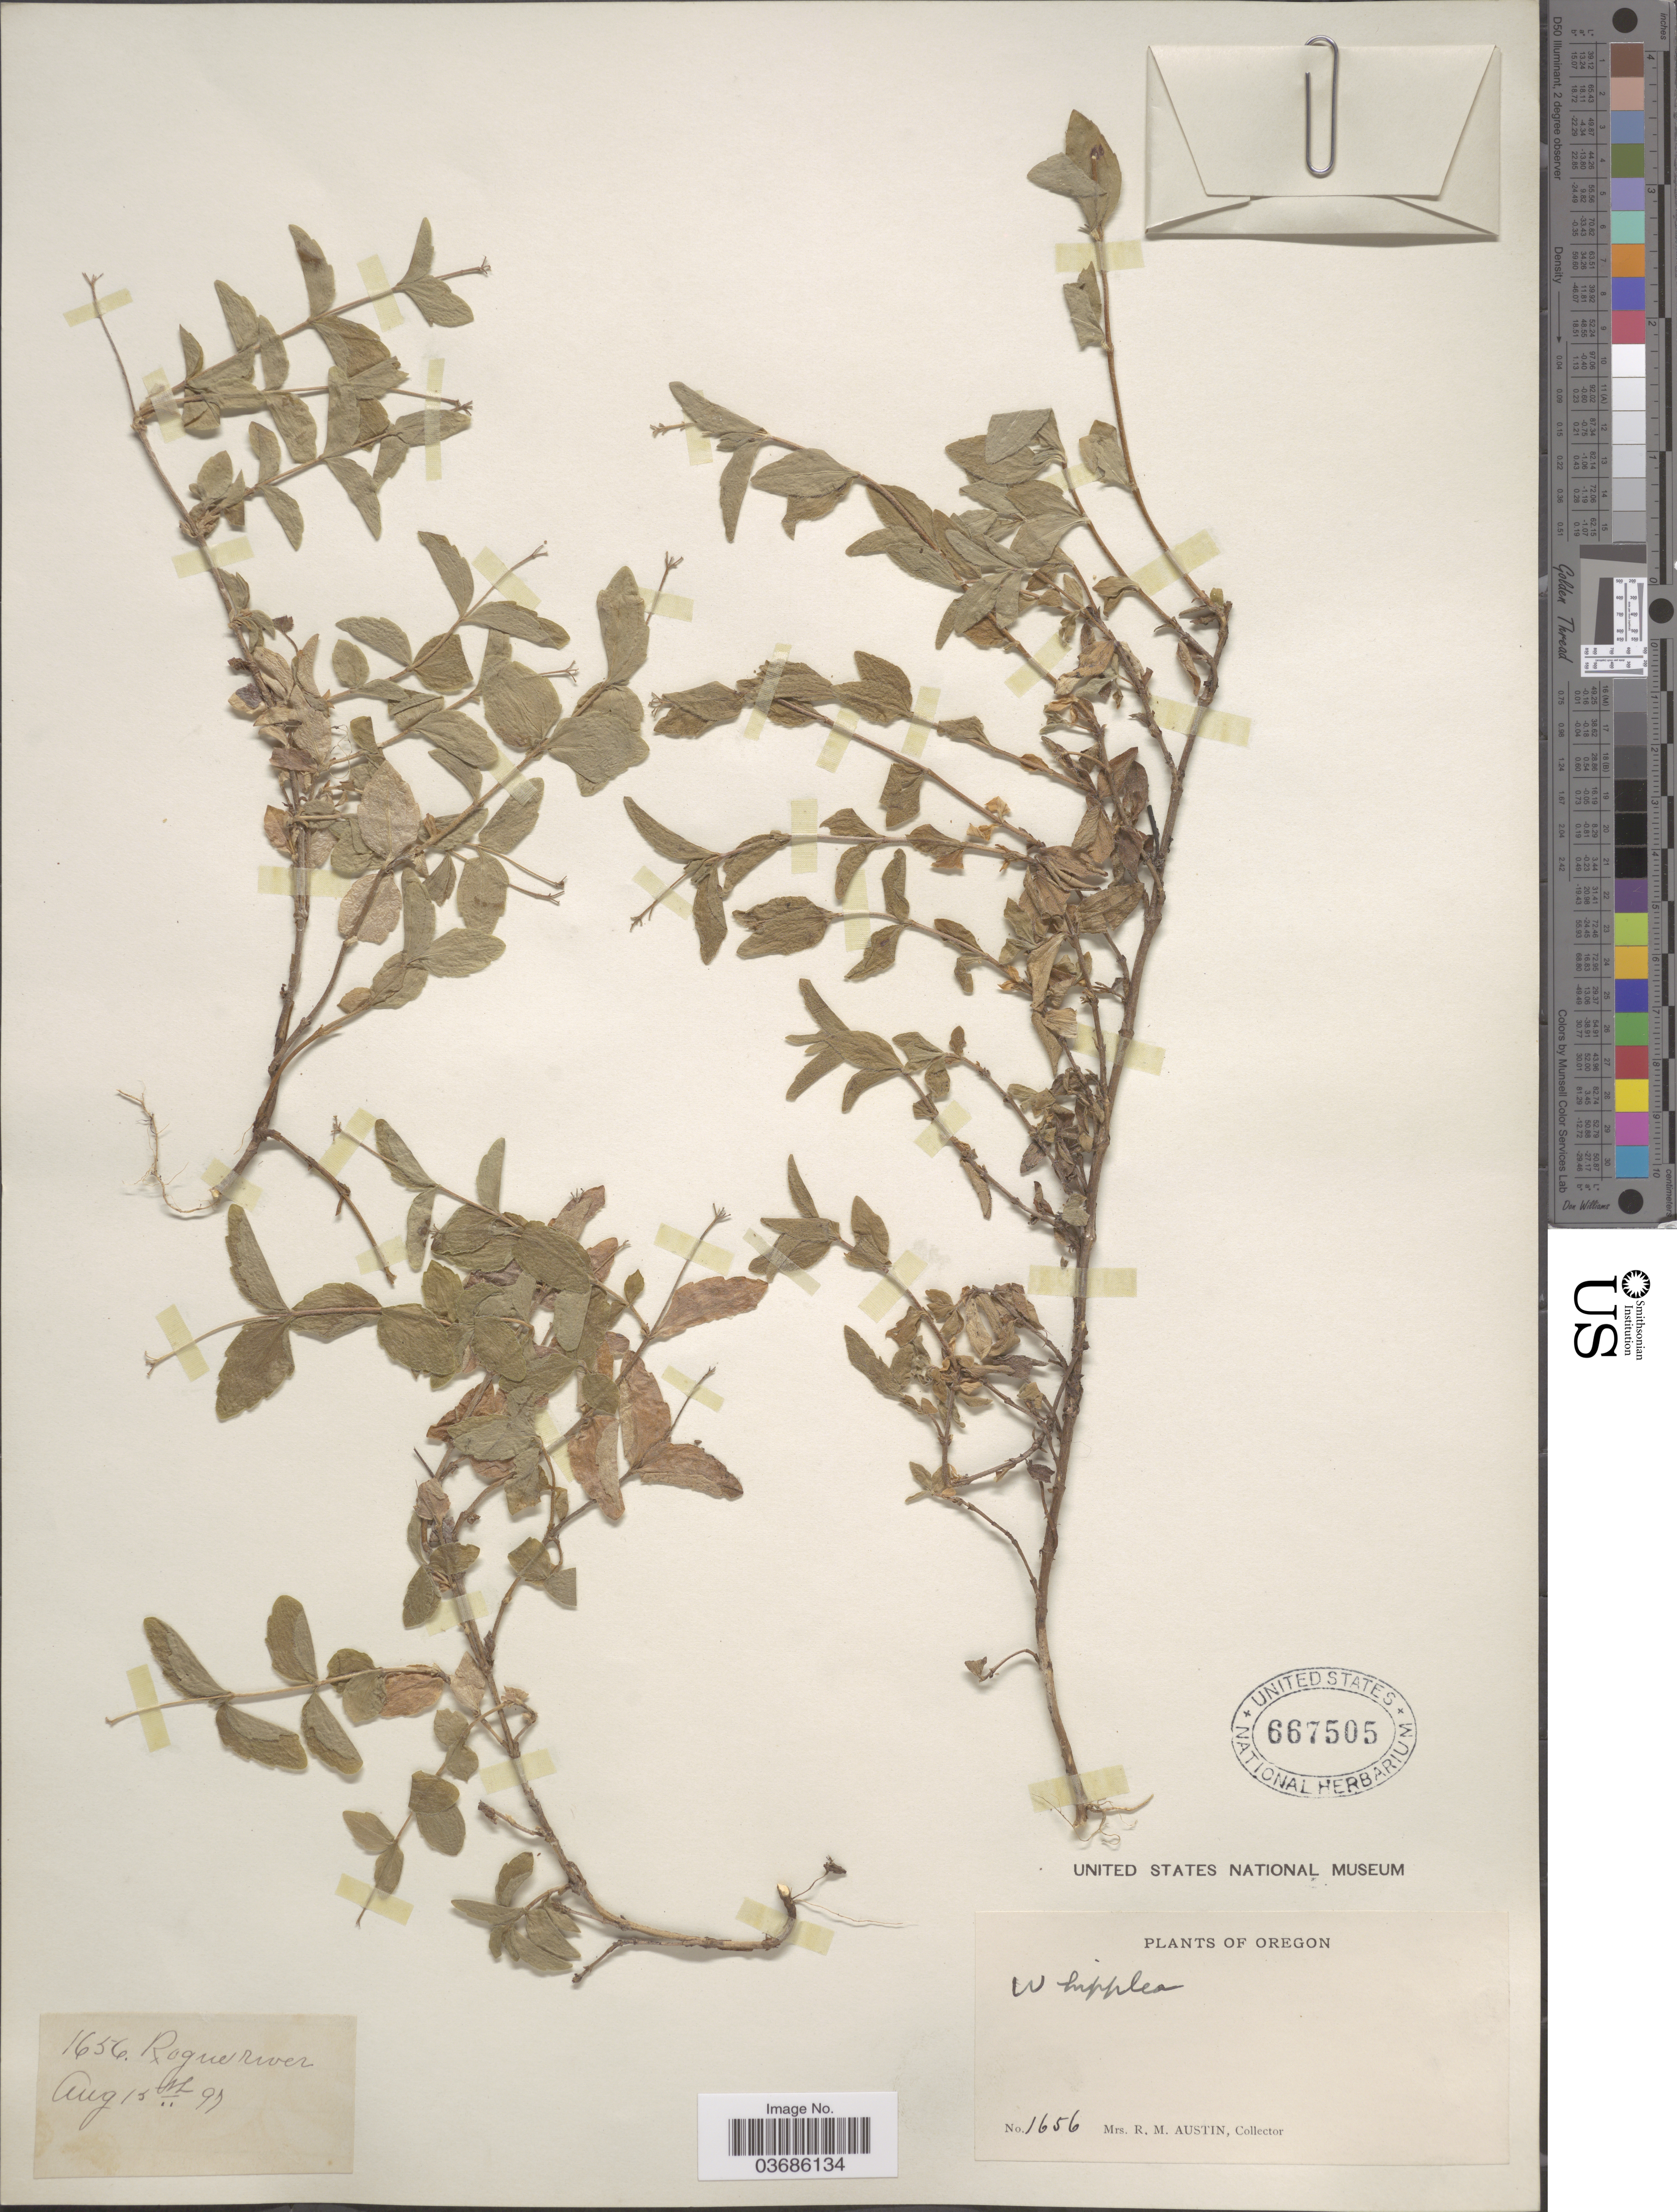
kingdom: Plantae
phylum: Tracheophyta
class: Magnoliopsida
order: Cornales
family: Hydrangeaceae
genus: Whipplea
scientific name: Whipplea modesta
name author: Torr.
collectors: R. Austin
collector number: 1656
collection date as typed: Transcribed d/m/y: 15/8/97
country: United States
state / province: Oregon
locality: Rogue river.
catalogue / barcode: US 667505